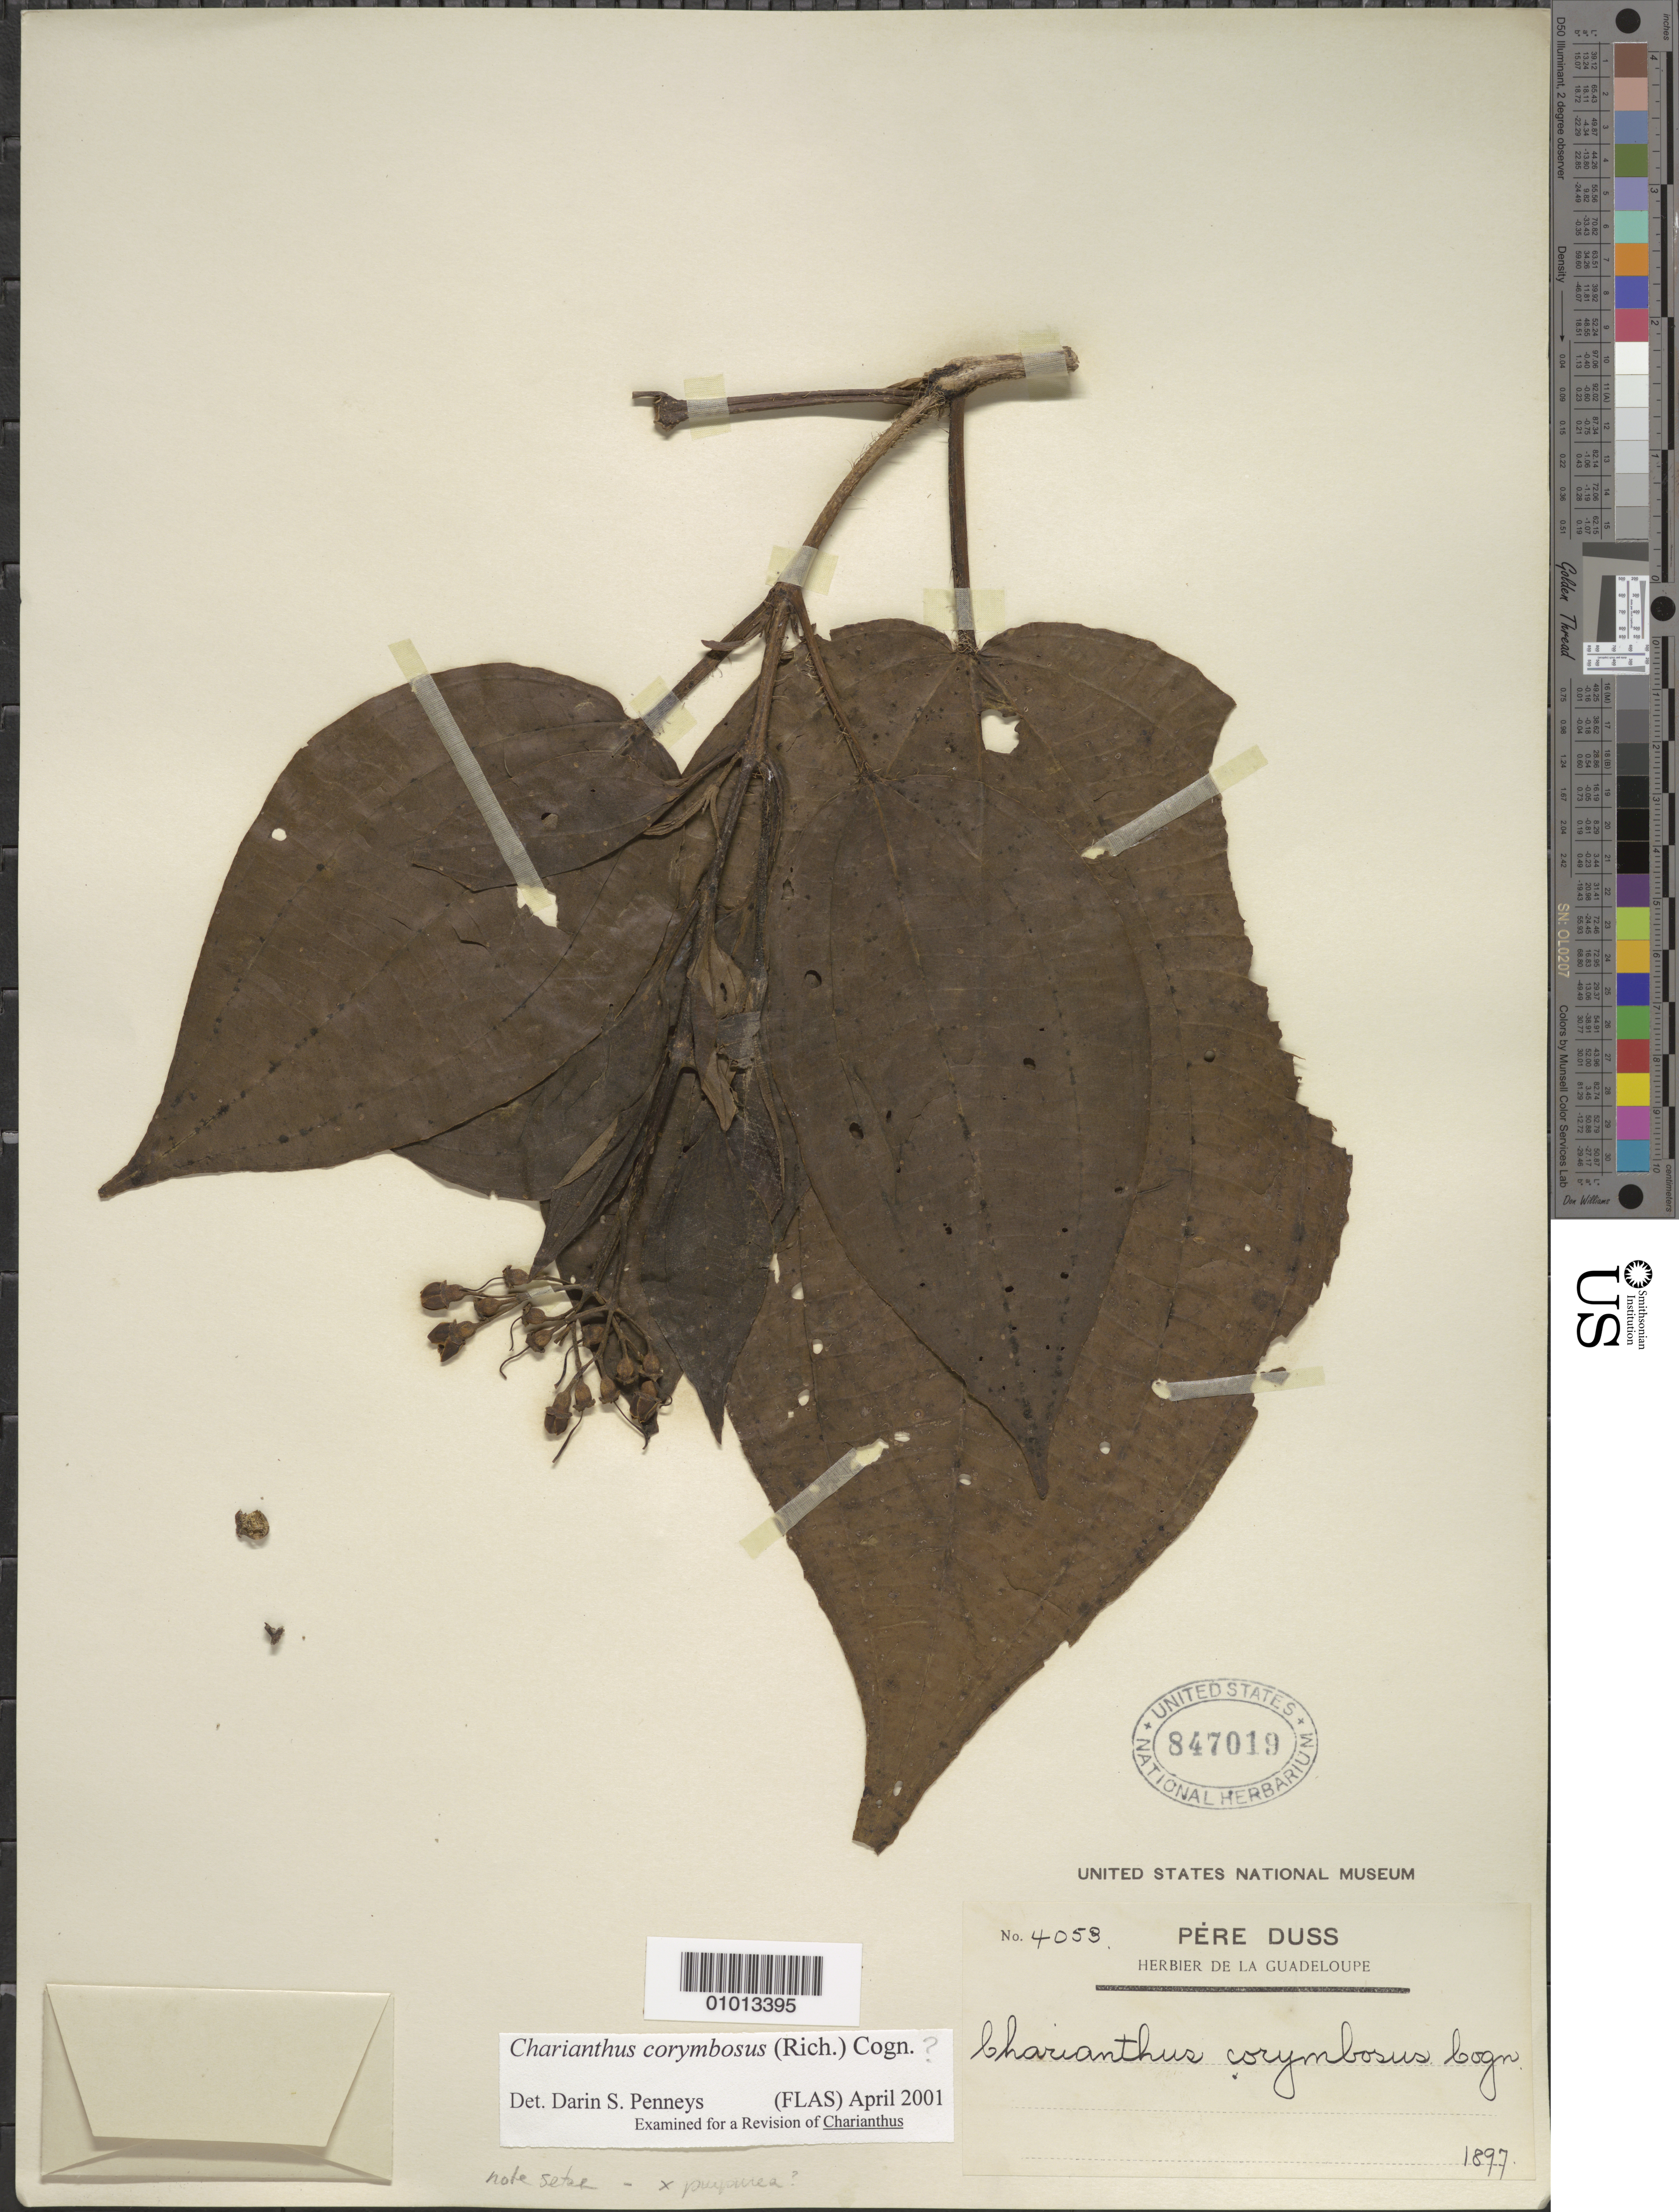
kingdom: Plantae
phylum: Tracheophyta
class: Magnoliopsida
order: Myrtales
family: Melastomataceae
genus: Charianthus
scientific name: Charianthus corymbosus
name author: (Rich.) Cogn.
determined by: Penneys, D. S.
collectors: Père Duss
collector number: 4053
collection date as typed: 1897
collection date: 1897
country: Guadeloupe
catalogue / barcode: US 847019